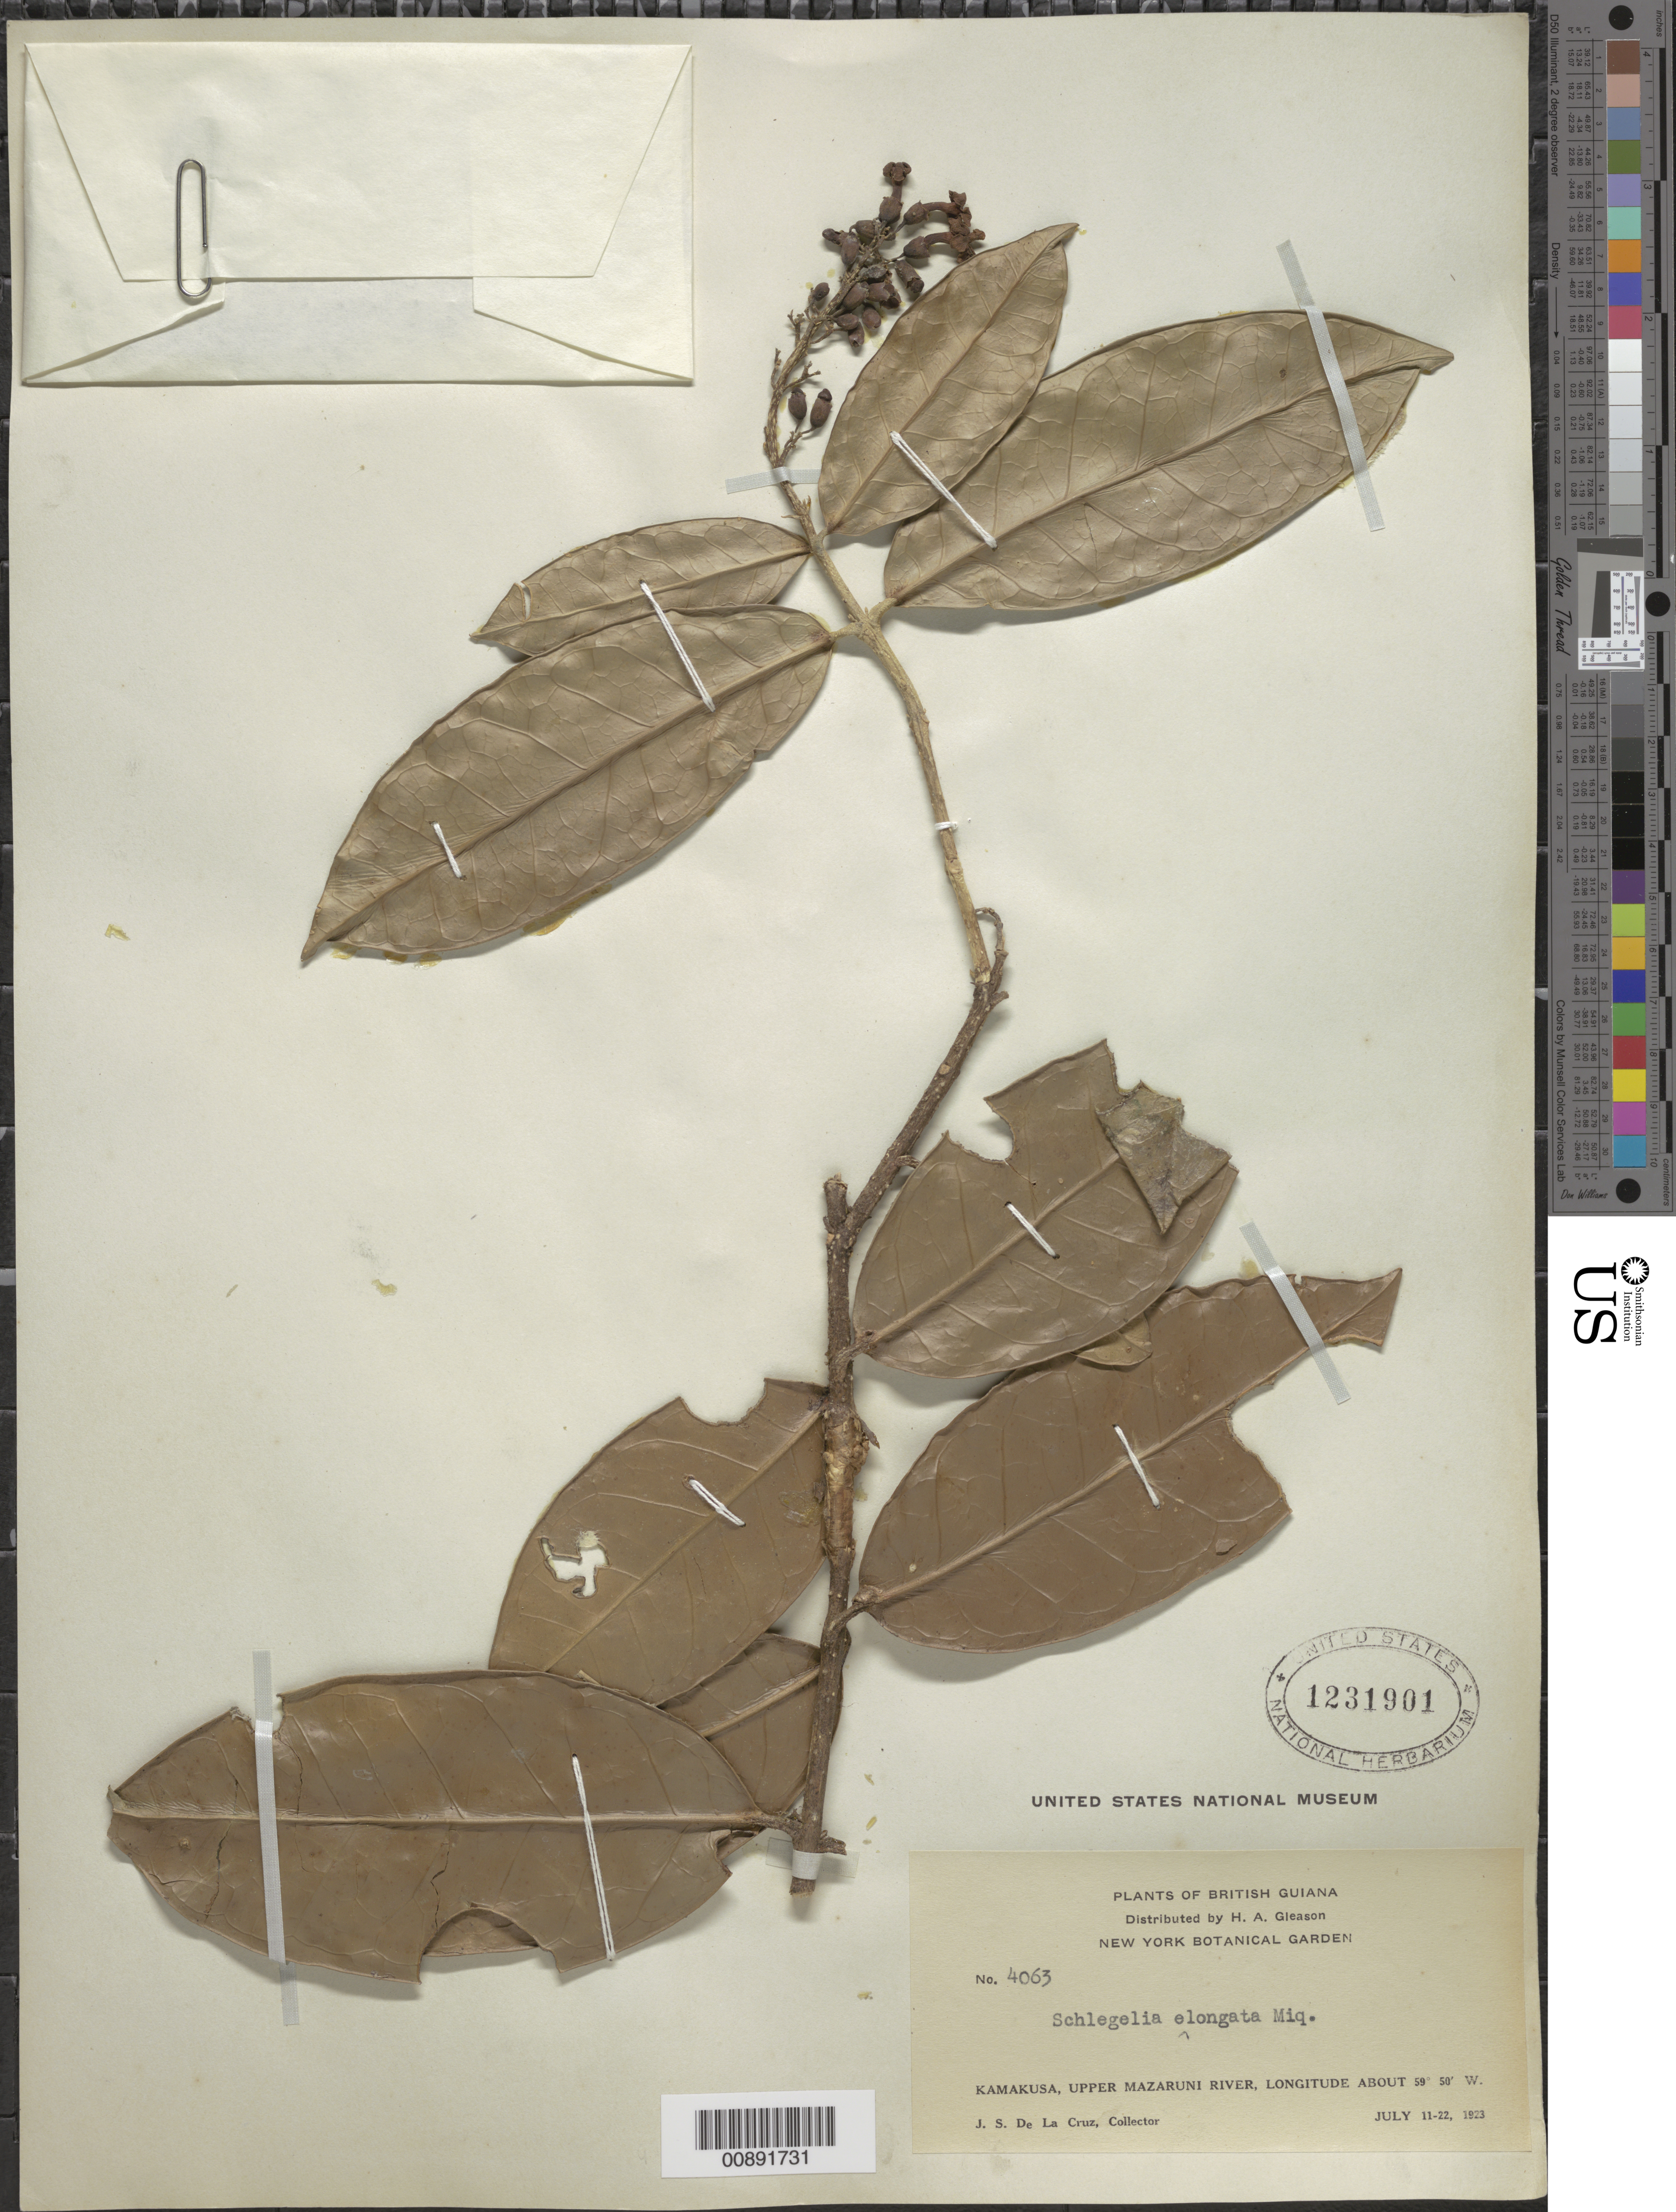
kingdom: Plantae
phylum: Tracheophyta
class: Magnoliopsida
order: Lamiales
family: Schlegeliaceae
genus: Schlegelia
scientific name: Schlegelia elongata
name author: Miq.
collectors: J. S. de la Cruz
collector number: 4063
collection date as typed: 11-Jul-23 to 22-Jul-23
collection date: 1923-07-11/1923-07-22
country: Guyana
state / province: Cuyuni-Mazaruni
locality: Kamakusa, Upper Mazaruni R.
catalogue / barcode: US 1231901